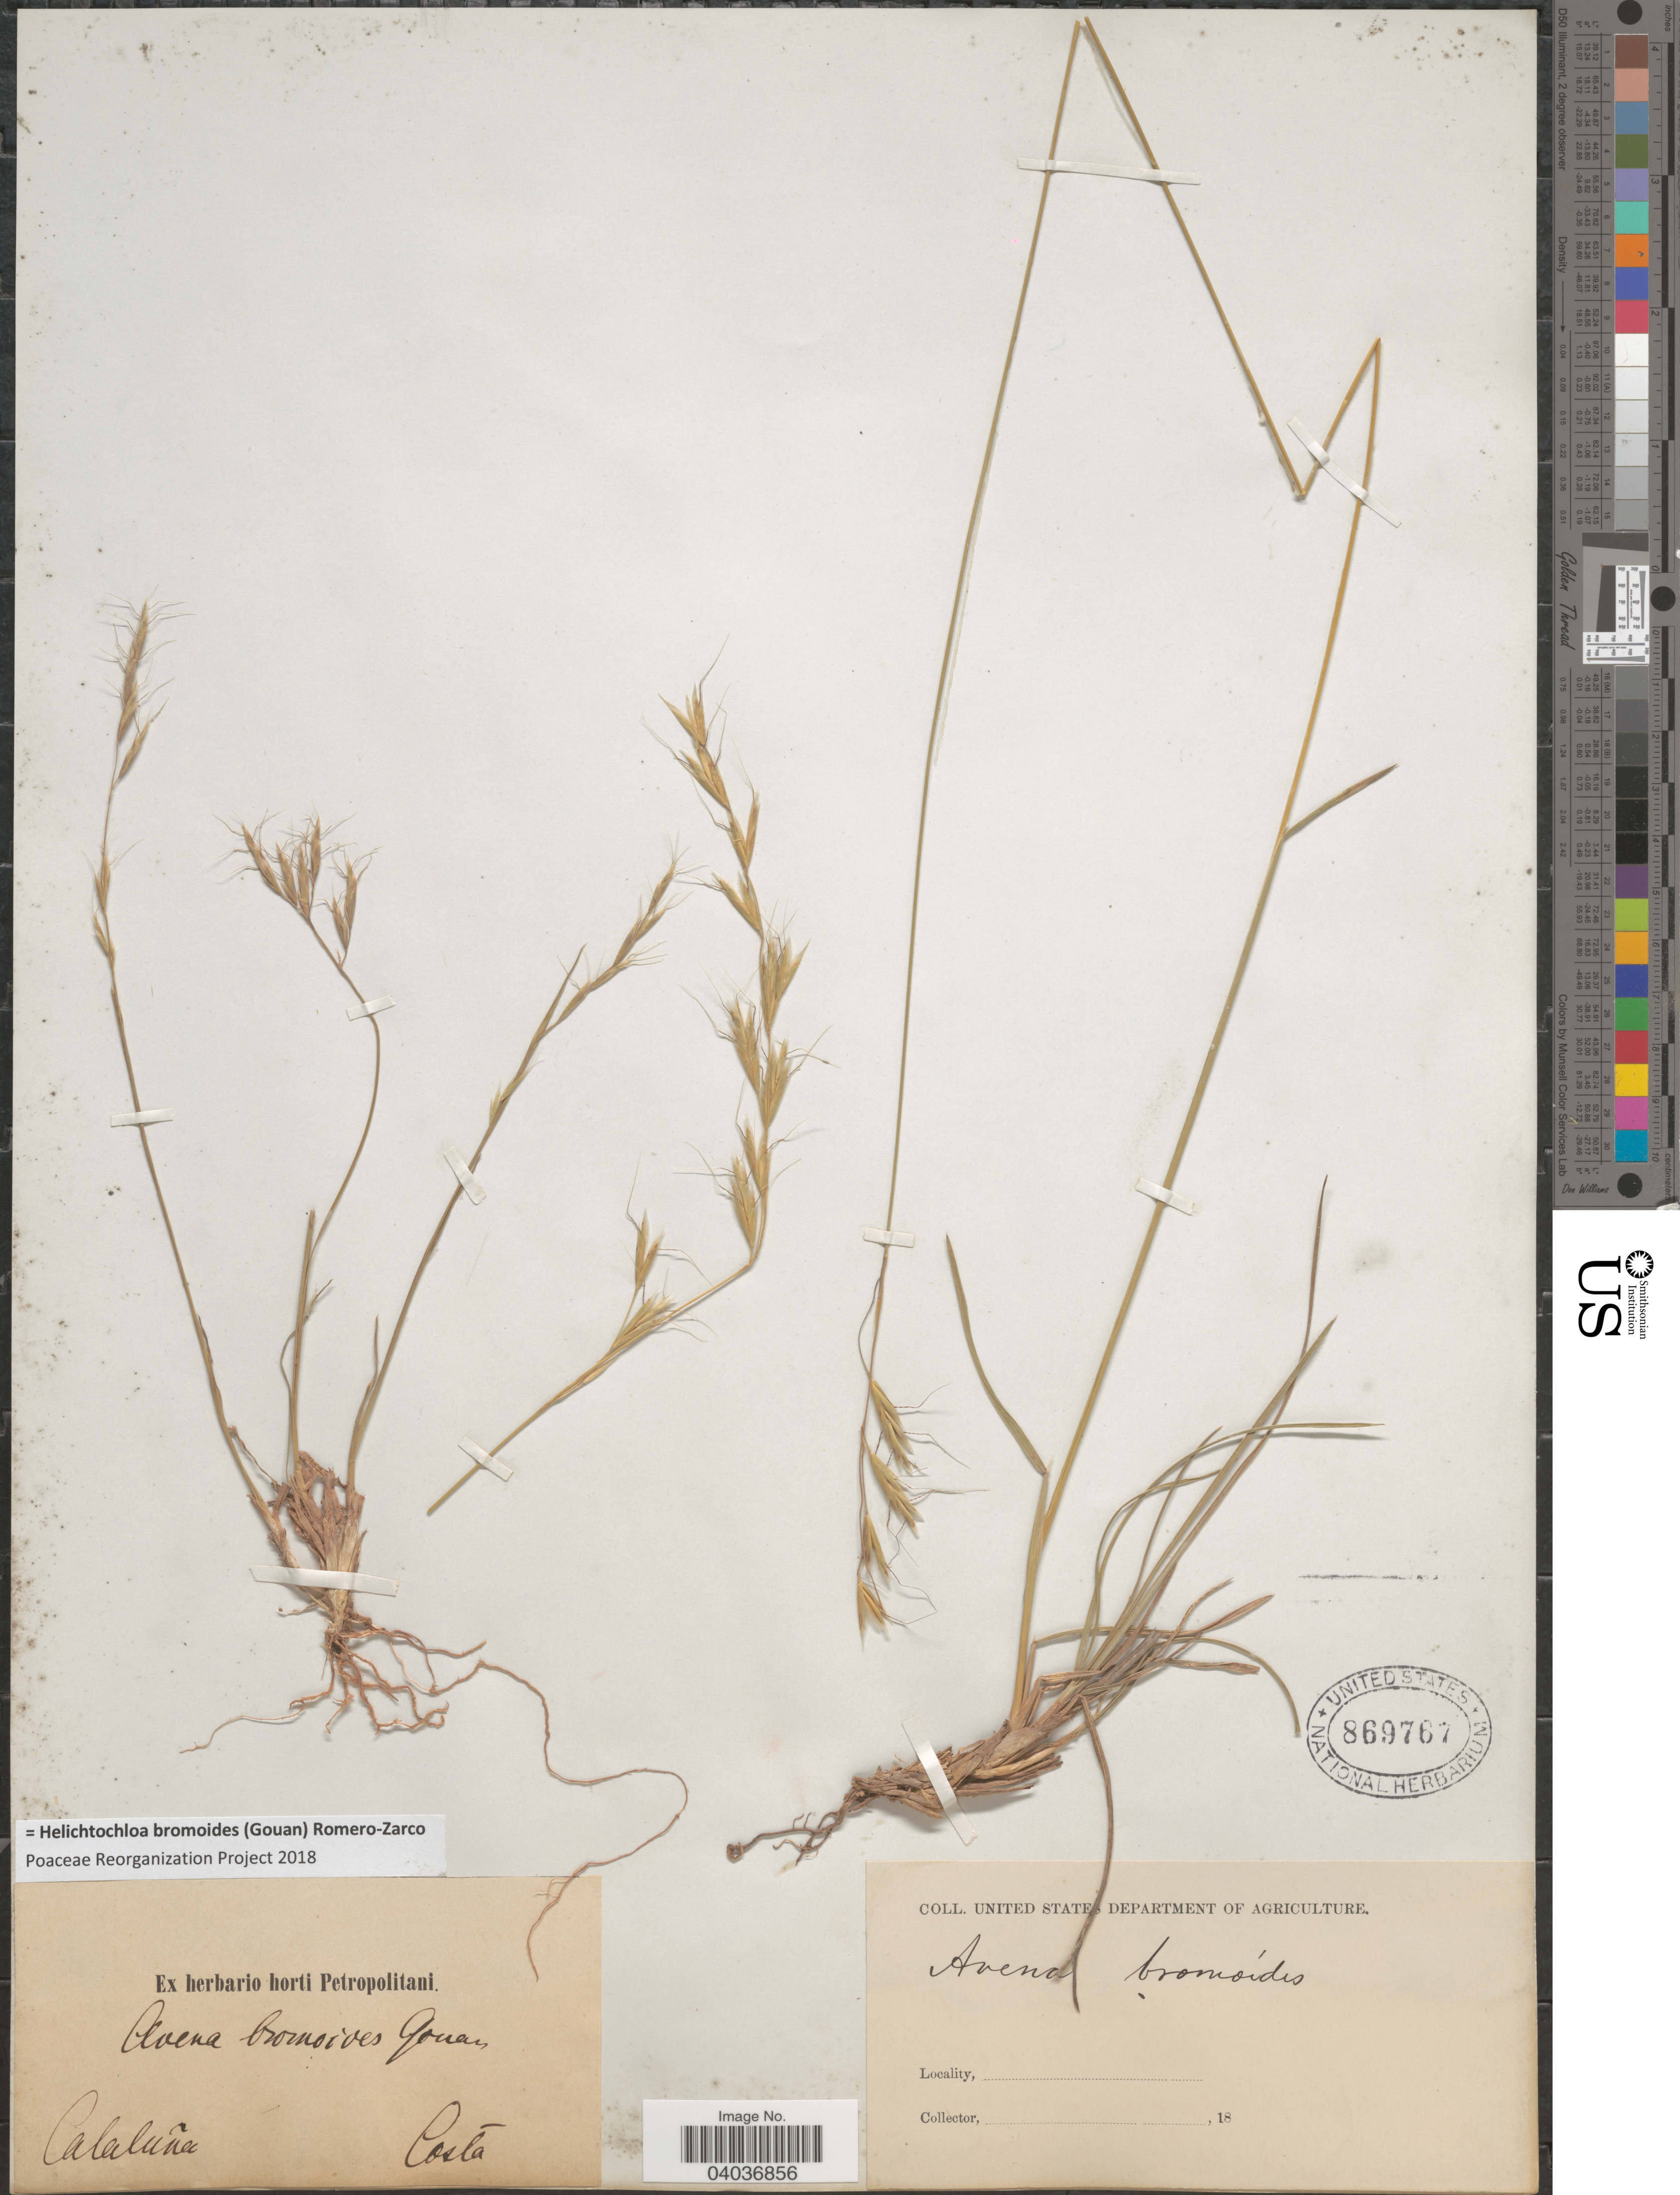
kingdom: Plantae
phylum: Tracheophyta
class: Liliopsida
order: Poales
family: Poaceae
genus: Helictochloa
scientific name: Helictochloa bromoides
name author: (Gouan) Romero-Zarco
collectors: -. Costa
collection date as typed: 18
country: Spain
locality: Calaluña.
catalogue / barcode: US 869767